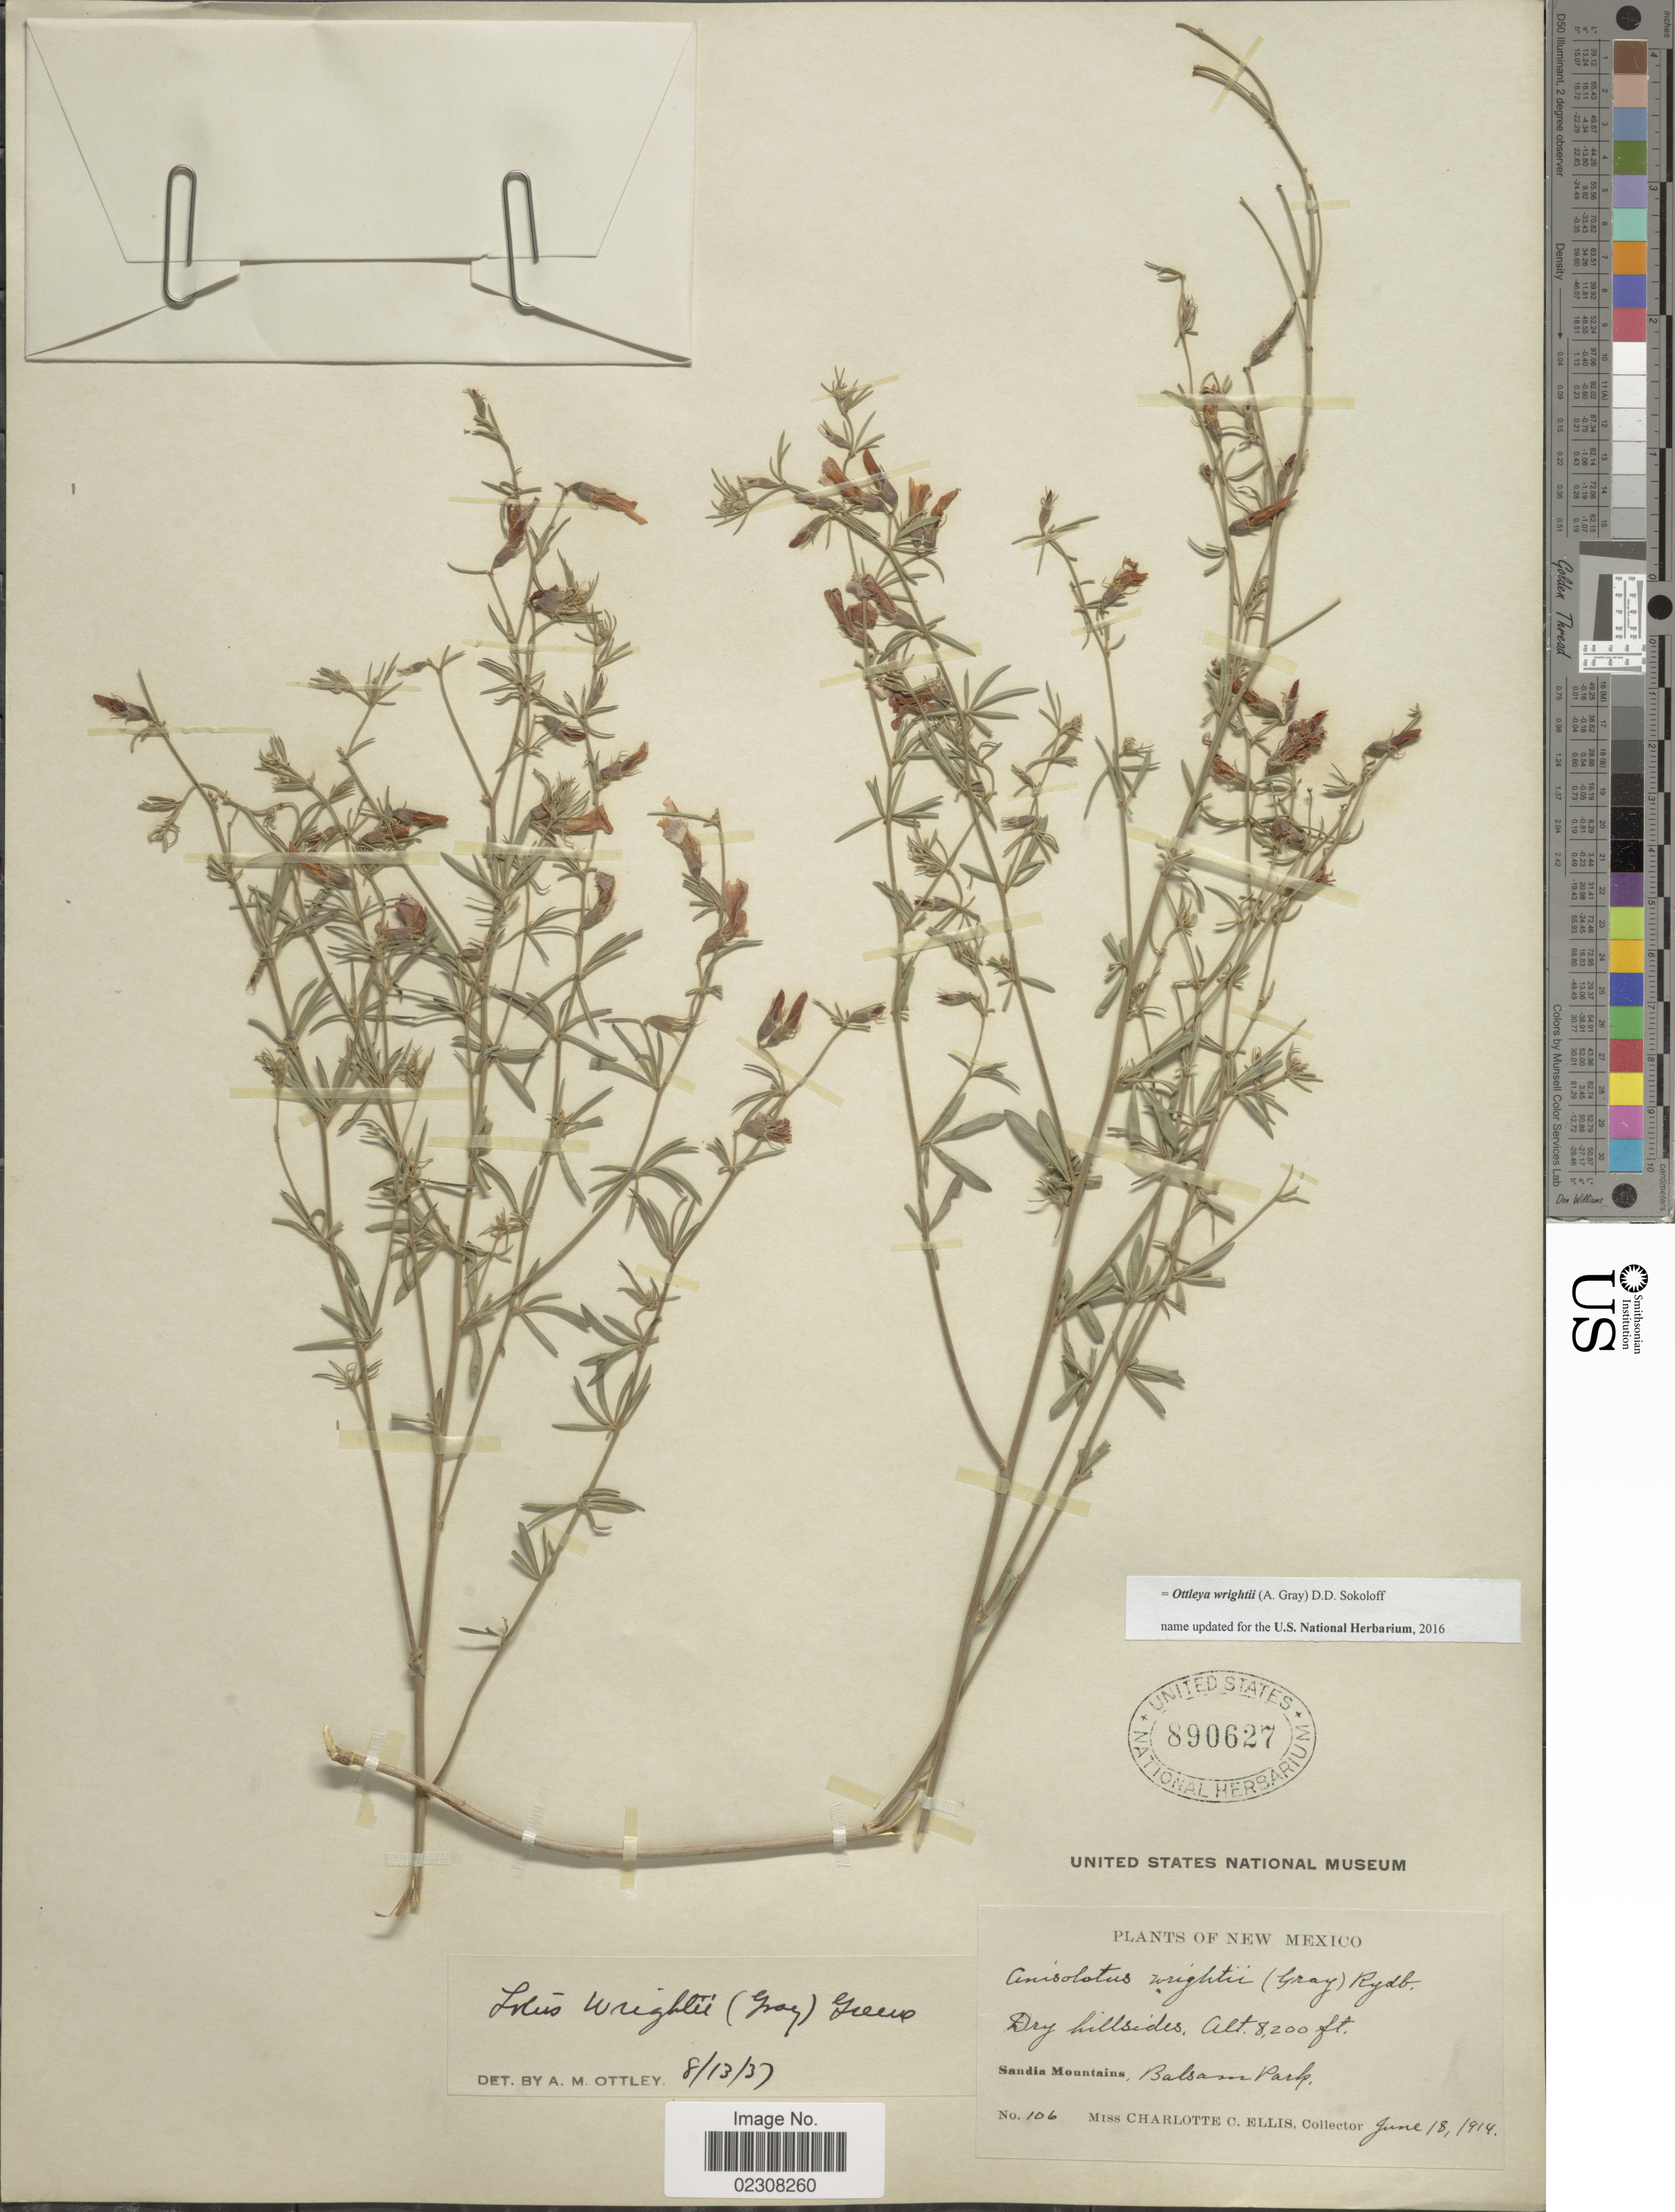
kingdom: Plantae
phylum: Tracheophyta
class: Magnoliopsida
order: Fabales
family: Fabaceae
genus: Ottleya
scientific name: Ottleya wrightii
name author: (A. Gray) D.D. Sokoloff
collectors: C. C. Ellis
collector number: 106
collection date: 1914-06-18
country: United States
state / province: New Mexico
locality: Sandia Mountains, Balsam Park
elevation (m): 2499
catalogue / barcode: US 890627